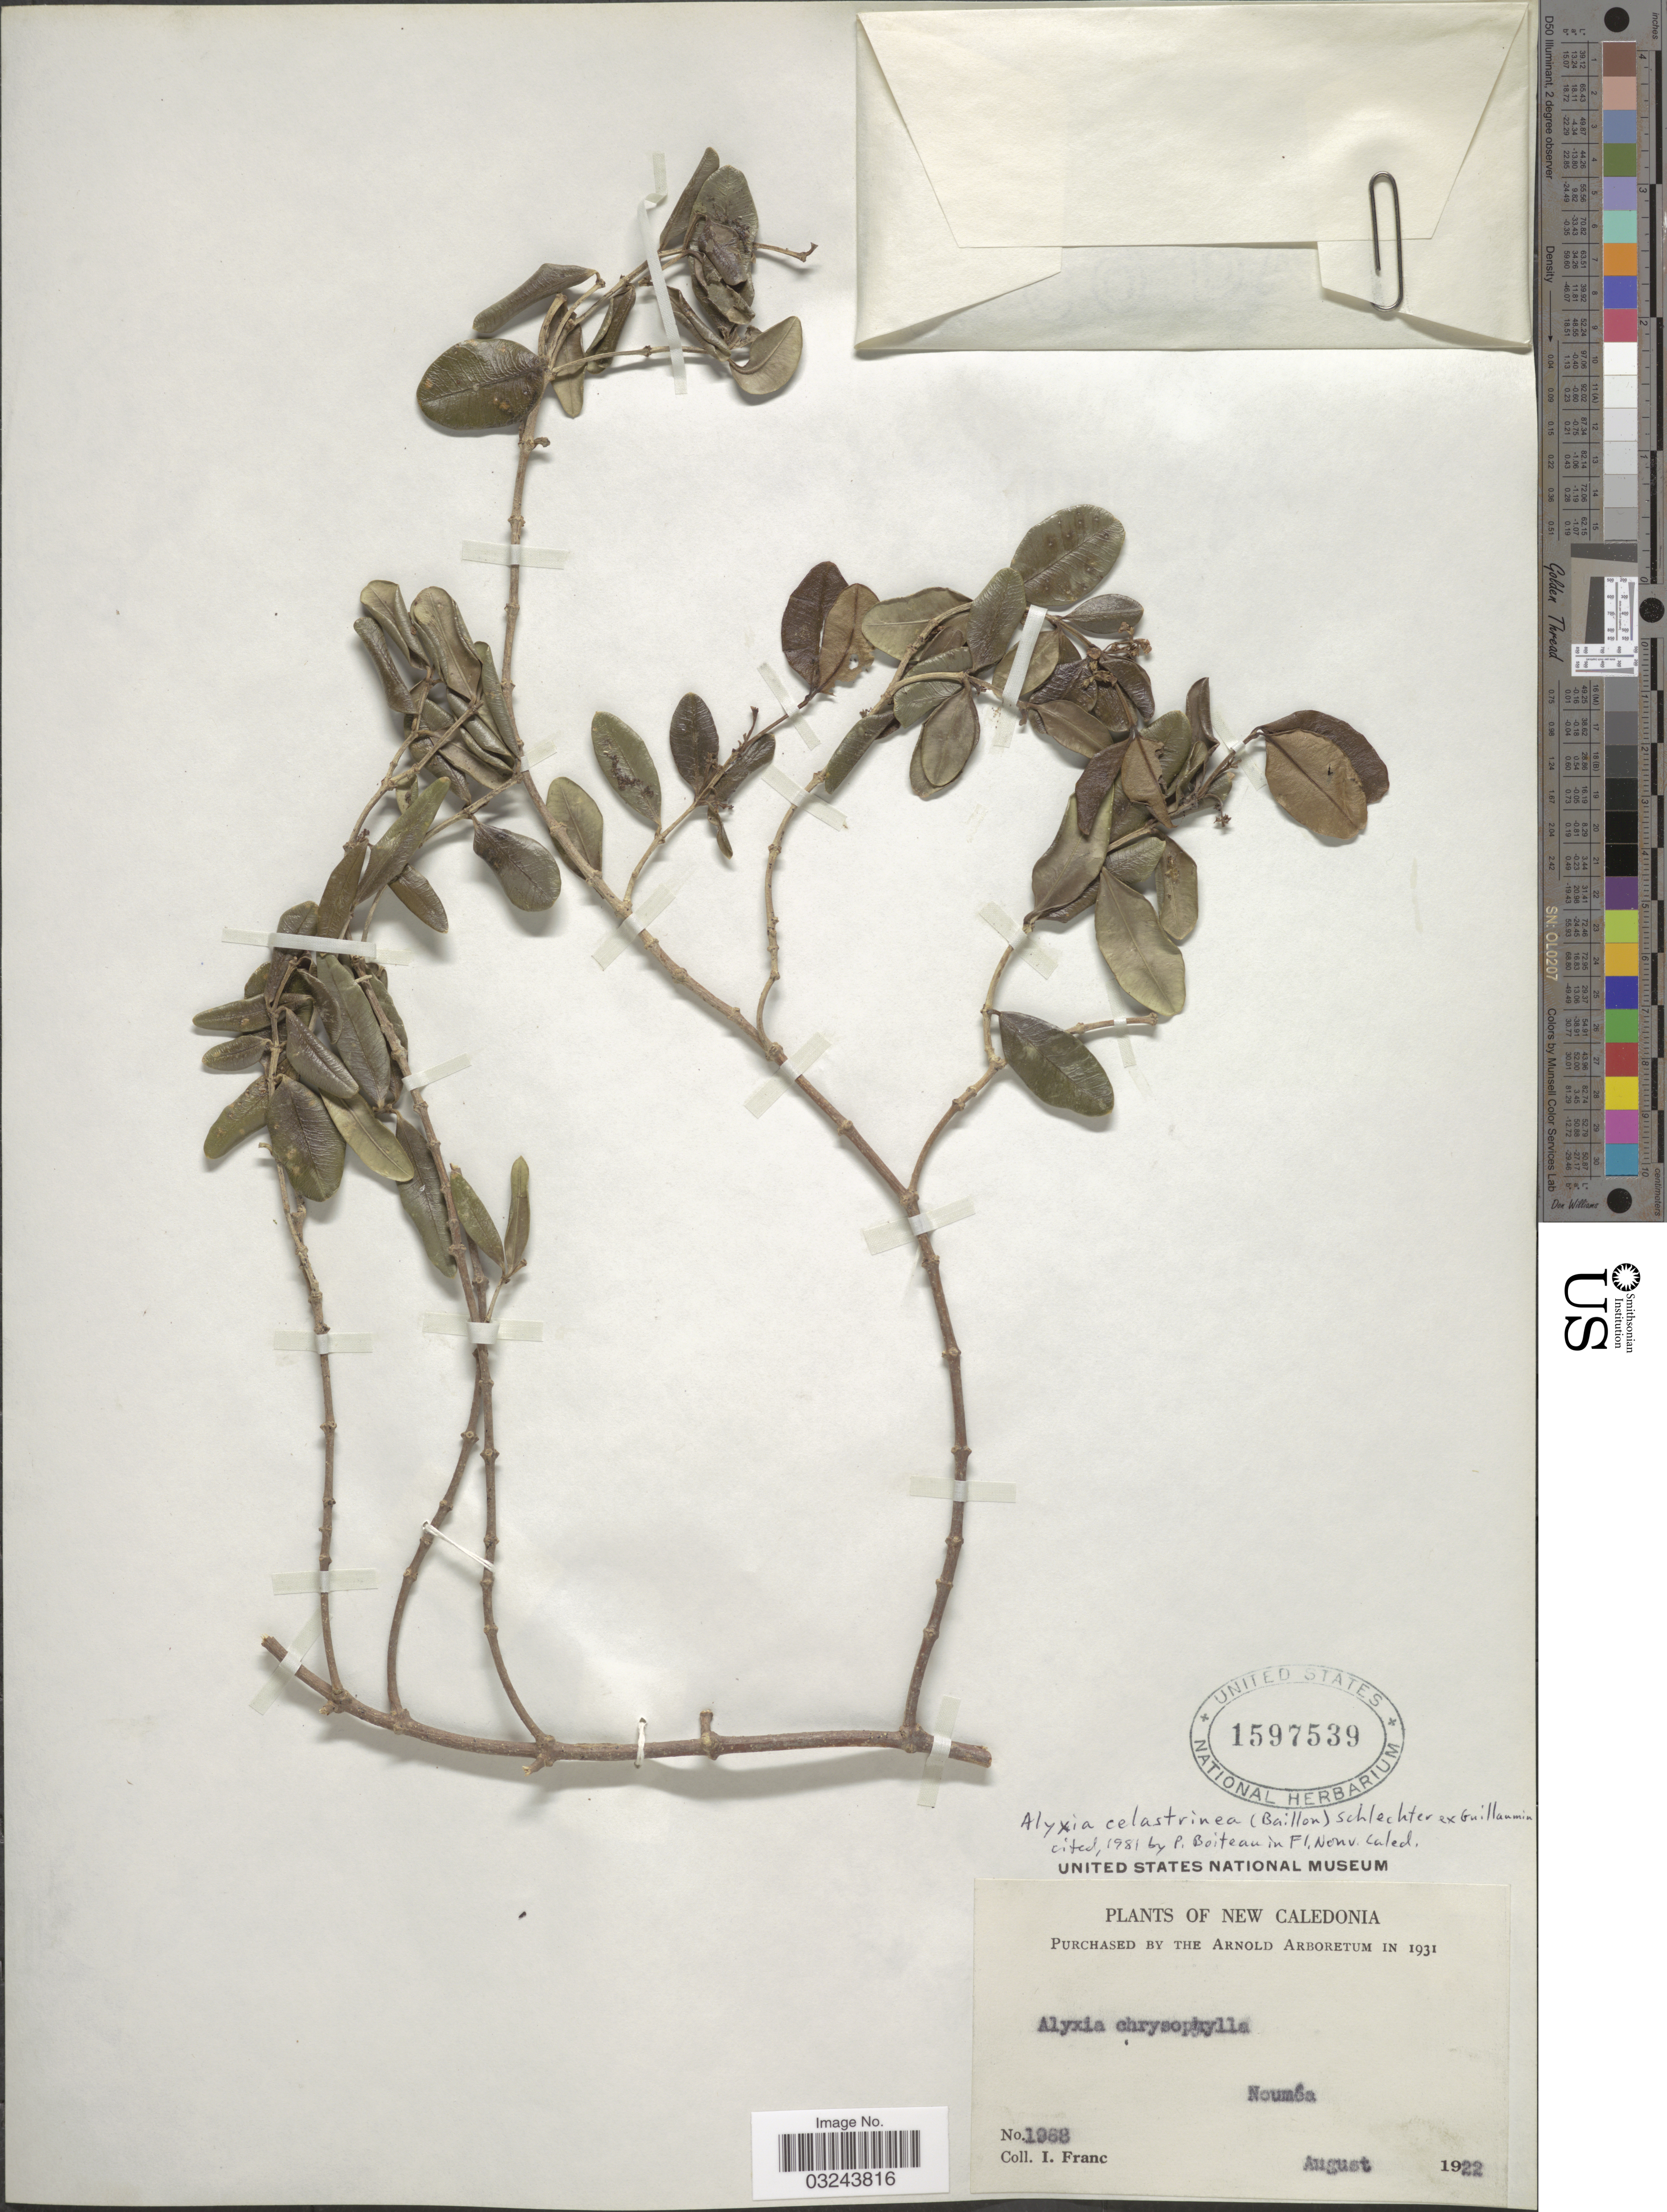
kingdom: Plantae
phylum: Tracheophyta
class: Magnoliopsida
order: Gentianales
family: Apocynaceae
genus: Alyxia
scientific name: Alyxia celastrinea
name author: Schltr. ex Guillaumin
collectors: I. Franc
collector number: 1968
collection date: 1922-08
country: New Caledonia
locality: Nouméa.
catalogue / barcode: US 1597539